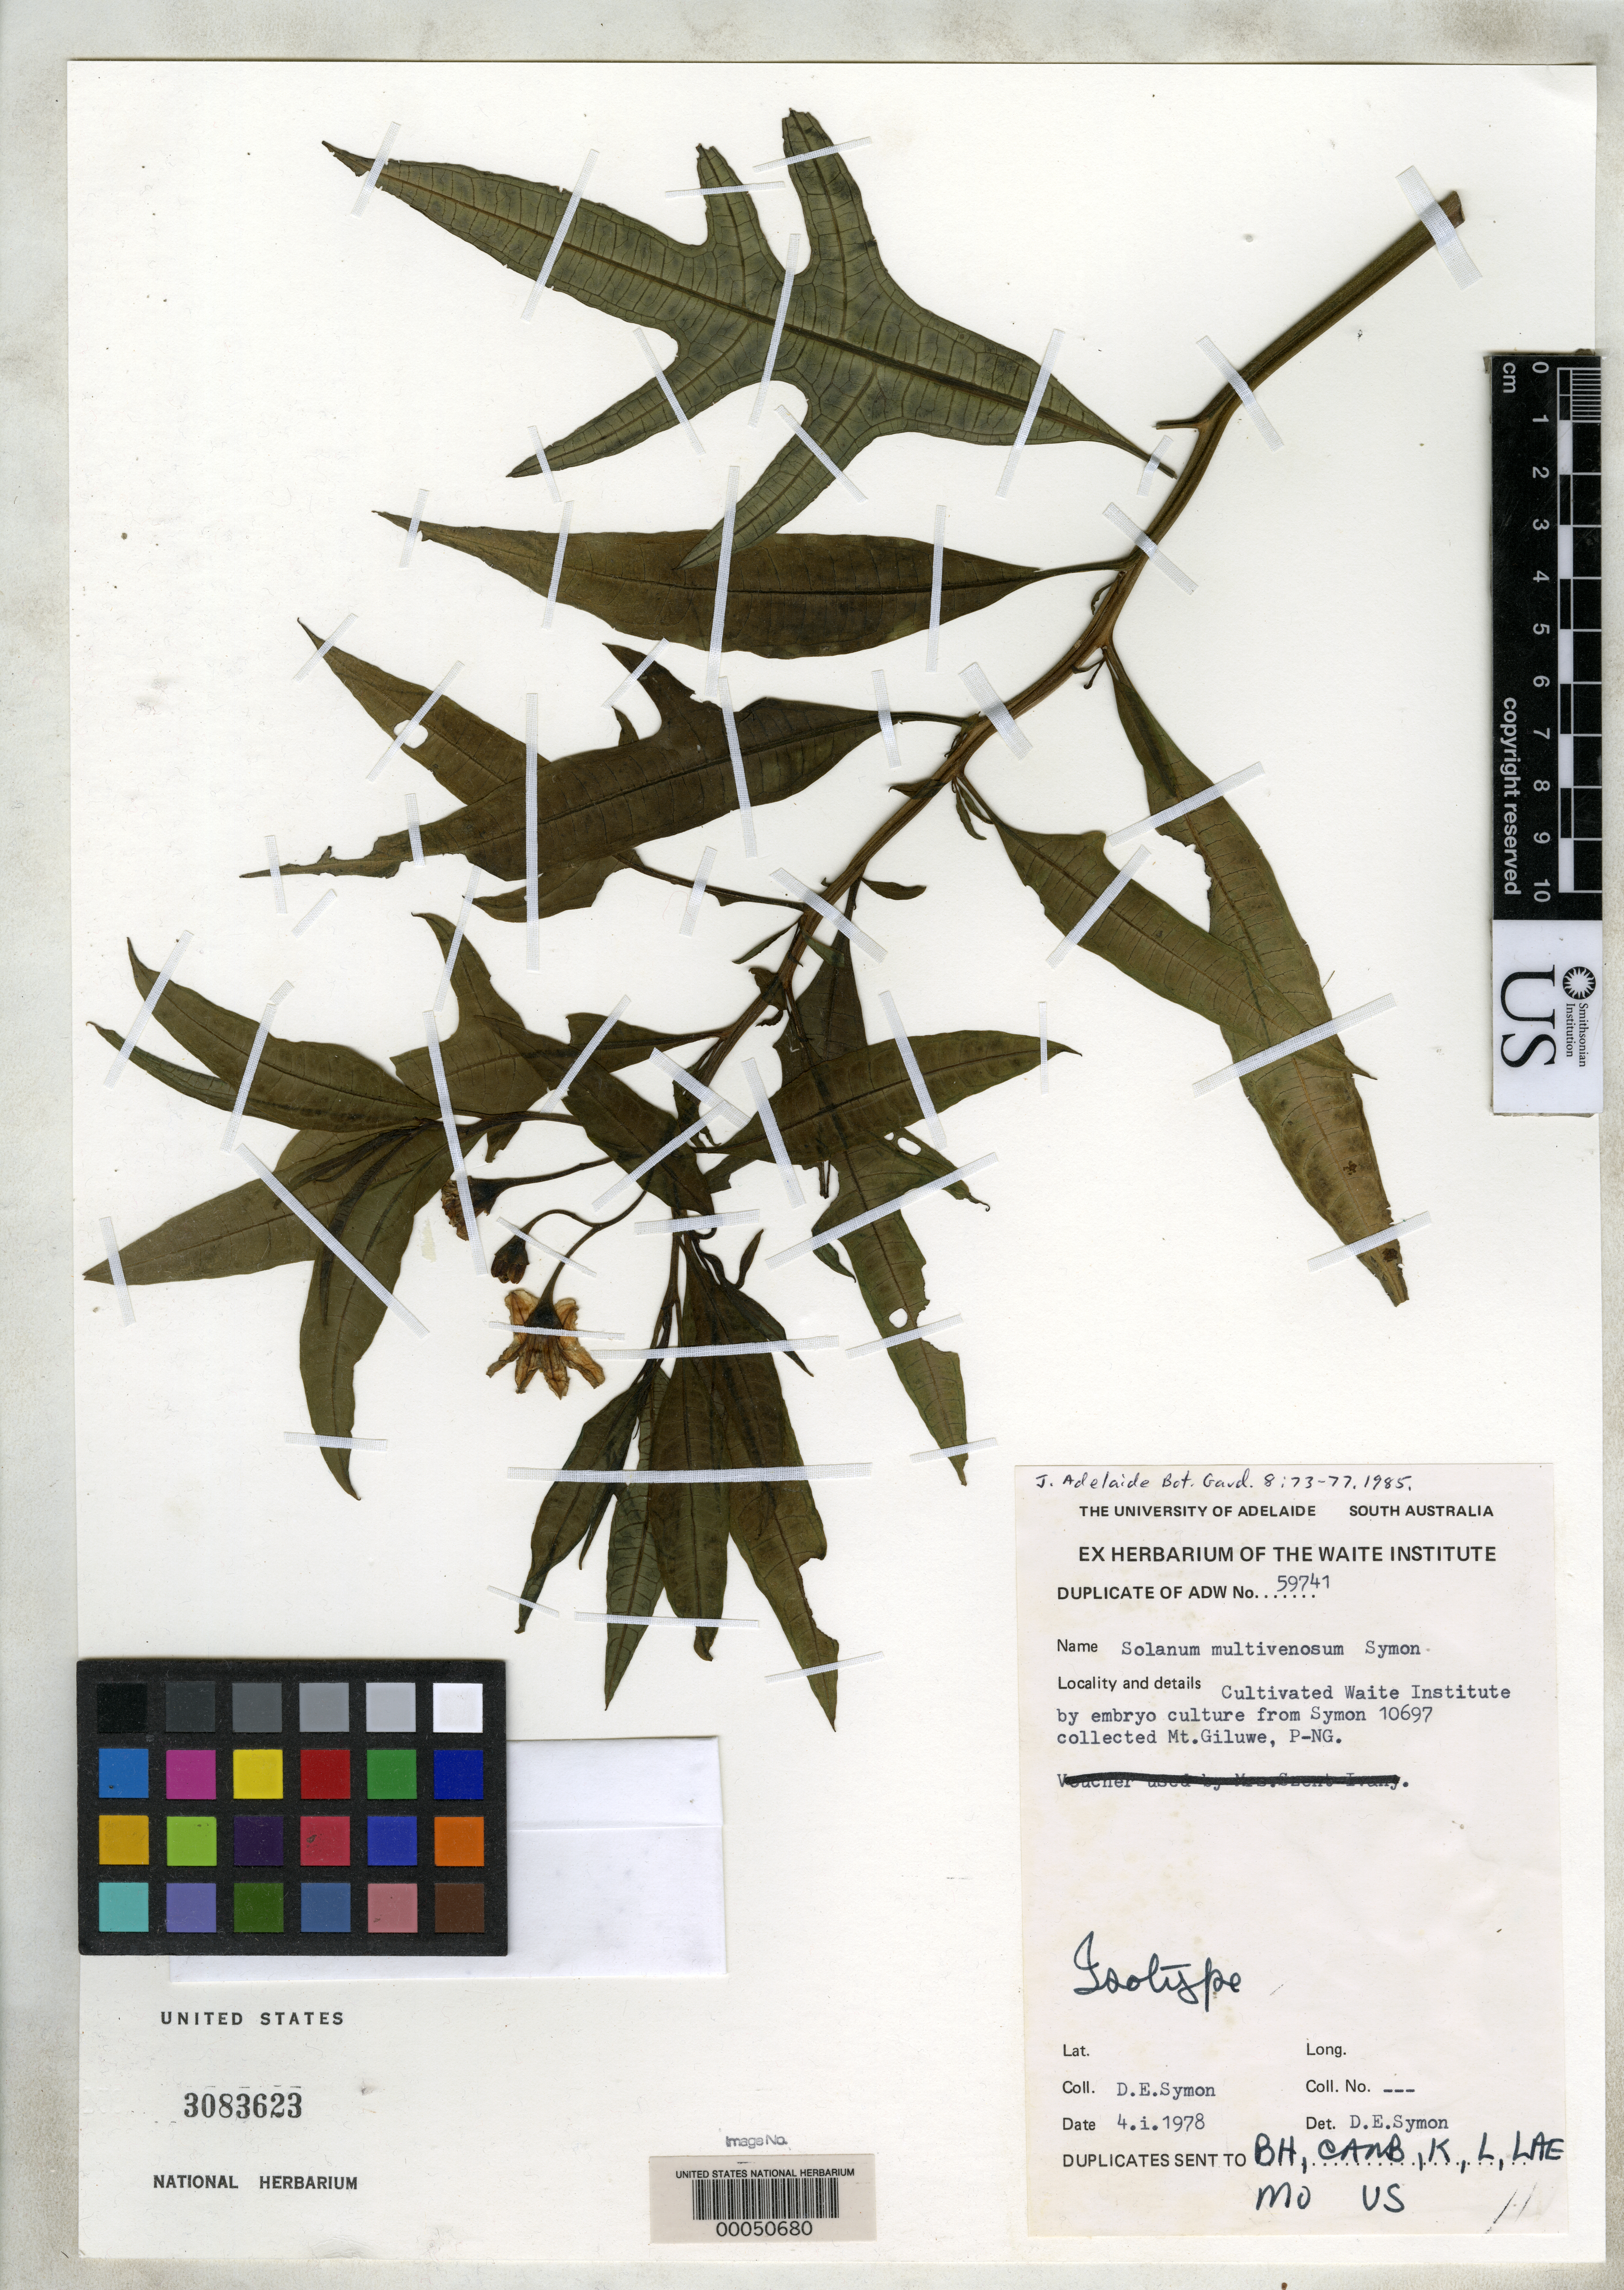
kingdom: Plantae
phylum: Tracheophyta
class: Magnoliopsida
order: Solanales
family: Solanaceae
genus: Solanum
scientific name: Solanum multivenosum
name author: Symon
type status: Isotype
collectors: D. Symon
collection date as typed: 04 Jan 1978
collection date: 1978-01-04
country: Papua New Guinea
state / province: Southern Highlands / Western Highlands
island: New Guinea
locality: Mount Giluwe.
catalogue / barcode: US 3083623